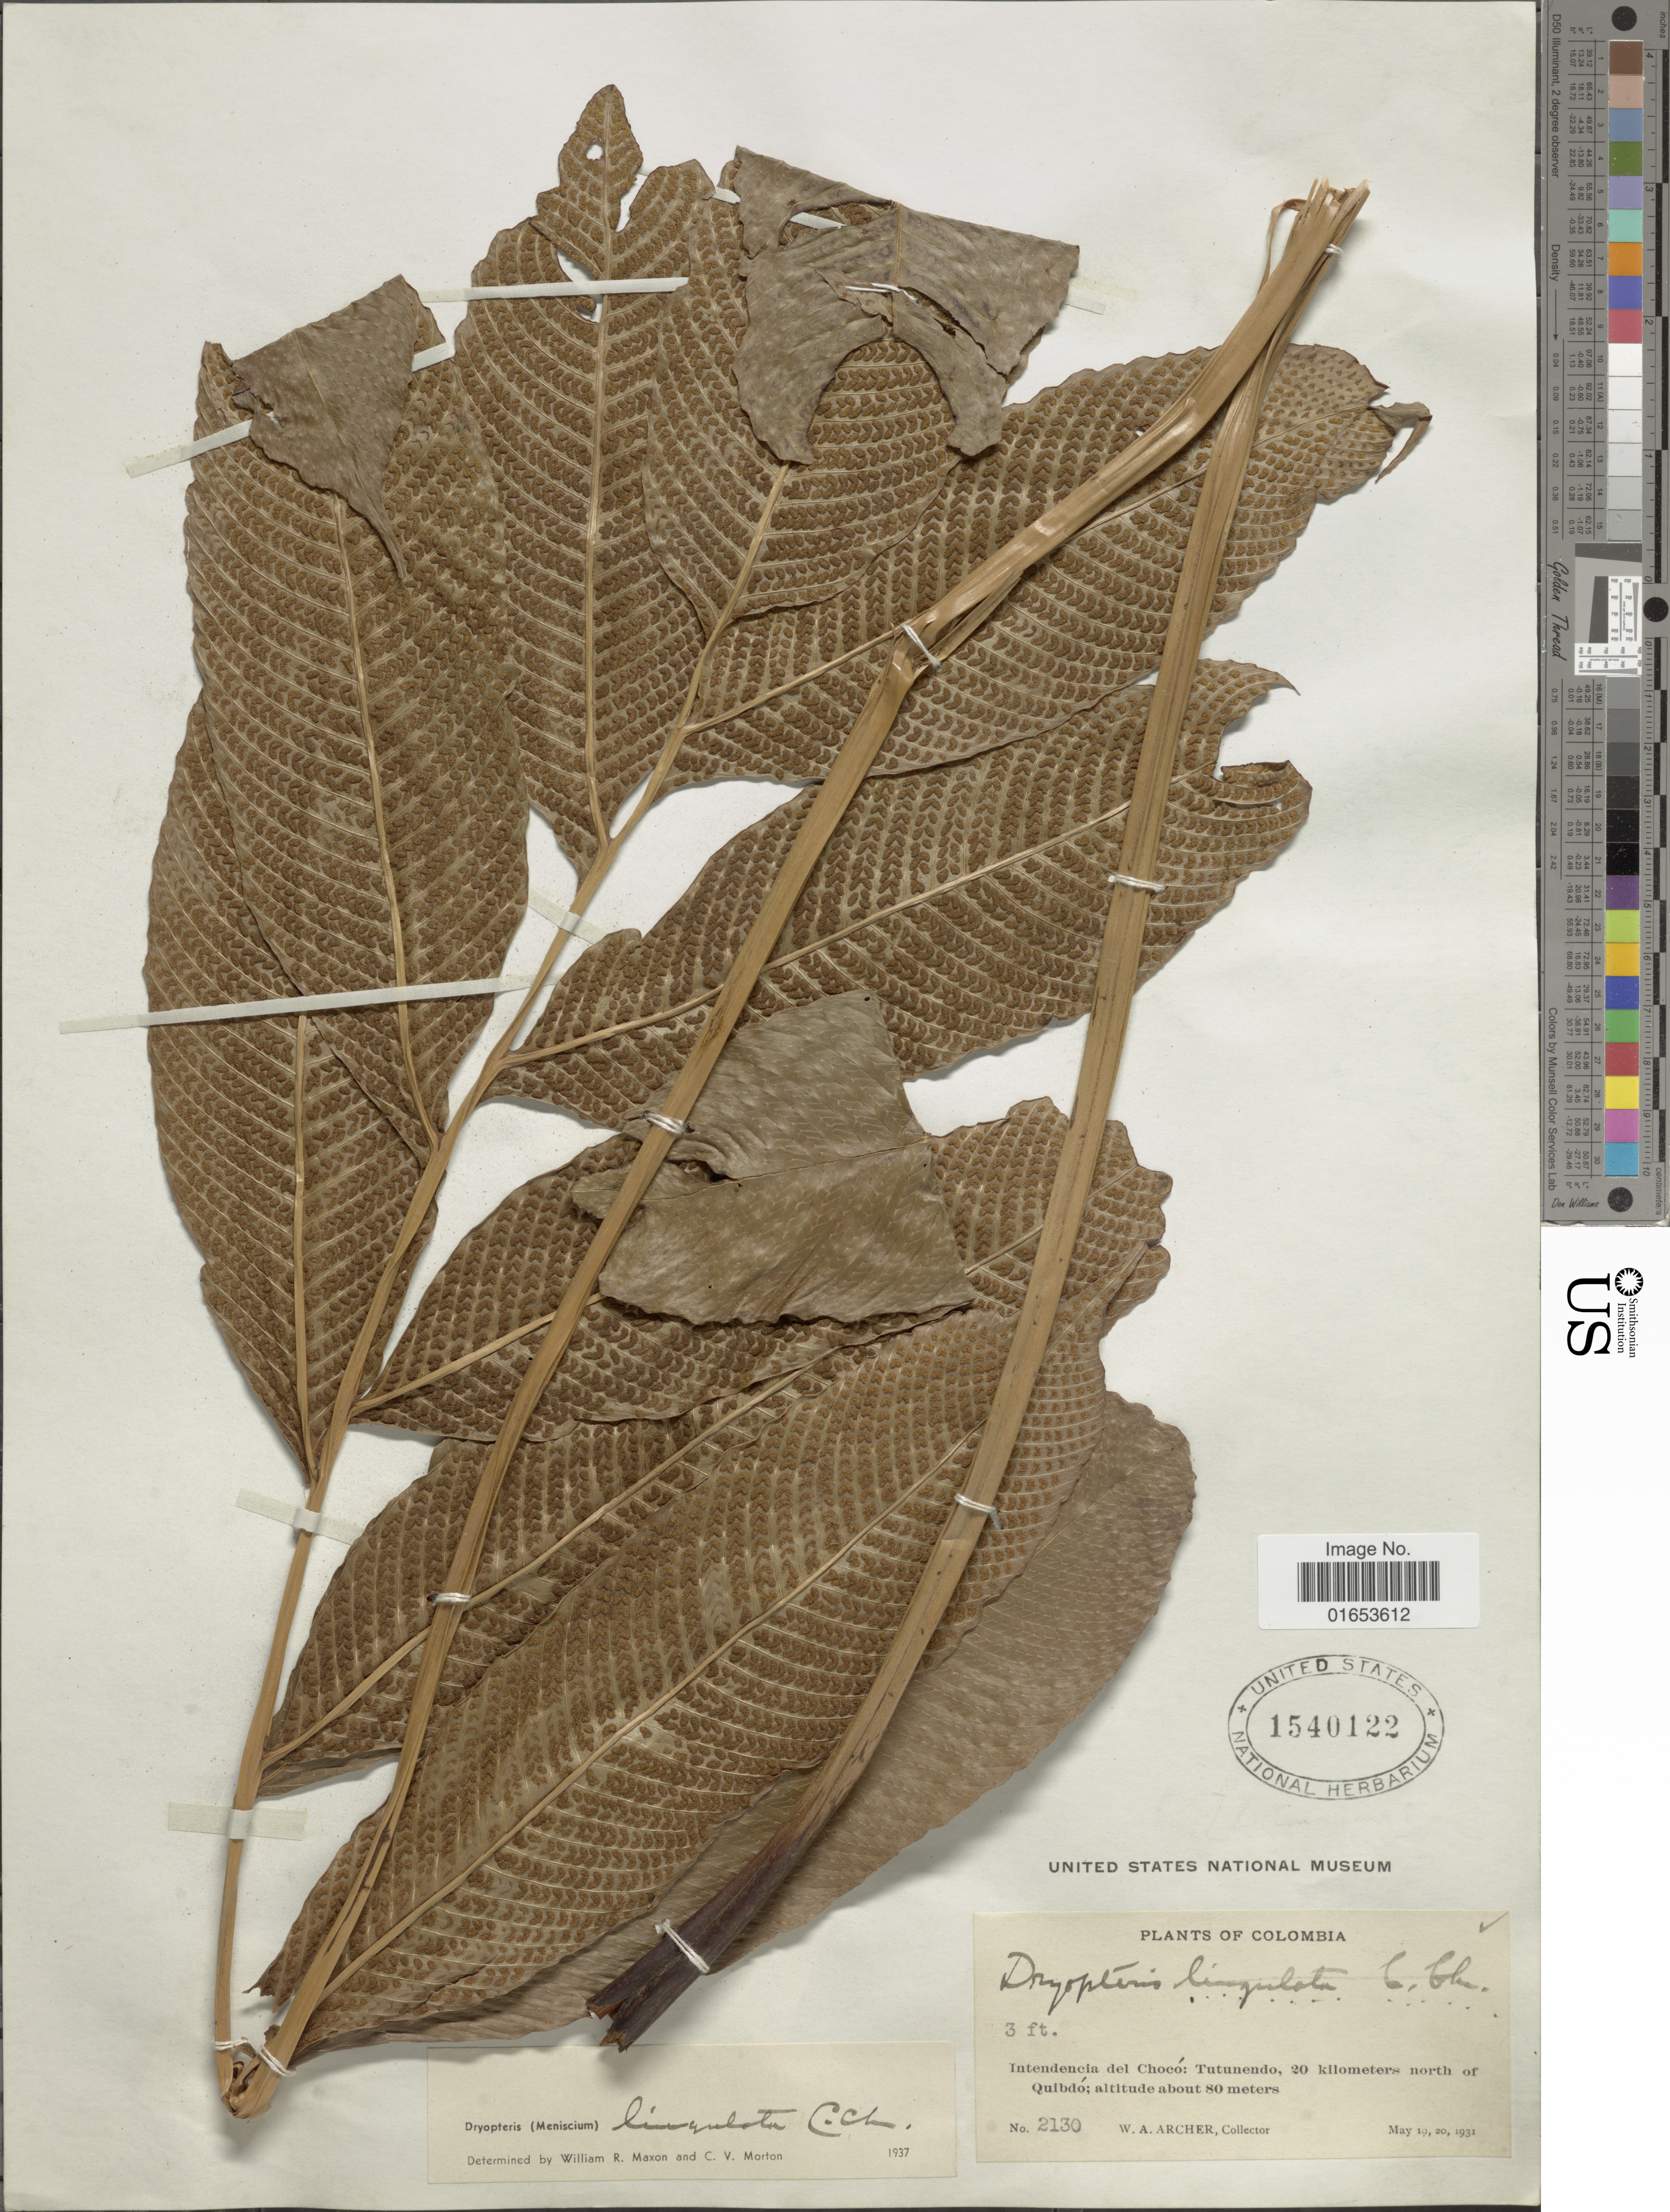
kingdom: Plantae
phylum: Tracheophyta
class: Polypodiopsida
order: Polypodiales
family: Thelypteridaceae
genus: Meniscium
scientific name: Meniscium lingulatum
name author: (C. Chr.) Pic. Serm.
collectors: W. A. Archer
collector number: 2130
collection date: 1931-05-19/1931-05-20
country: Colombia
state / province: Chocó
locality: Tutunendo, 20 kilometers north of Quibdó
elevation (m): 80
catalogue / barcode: US 1540122